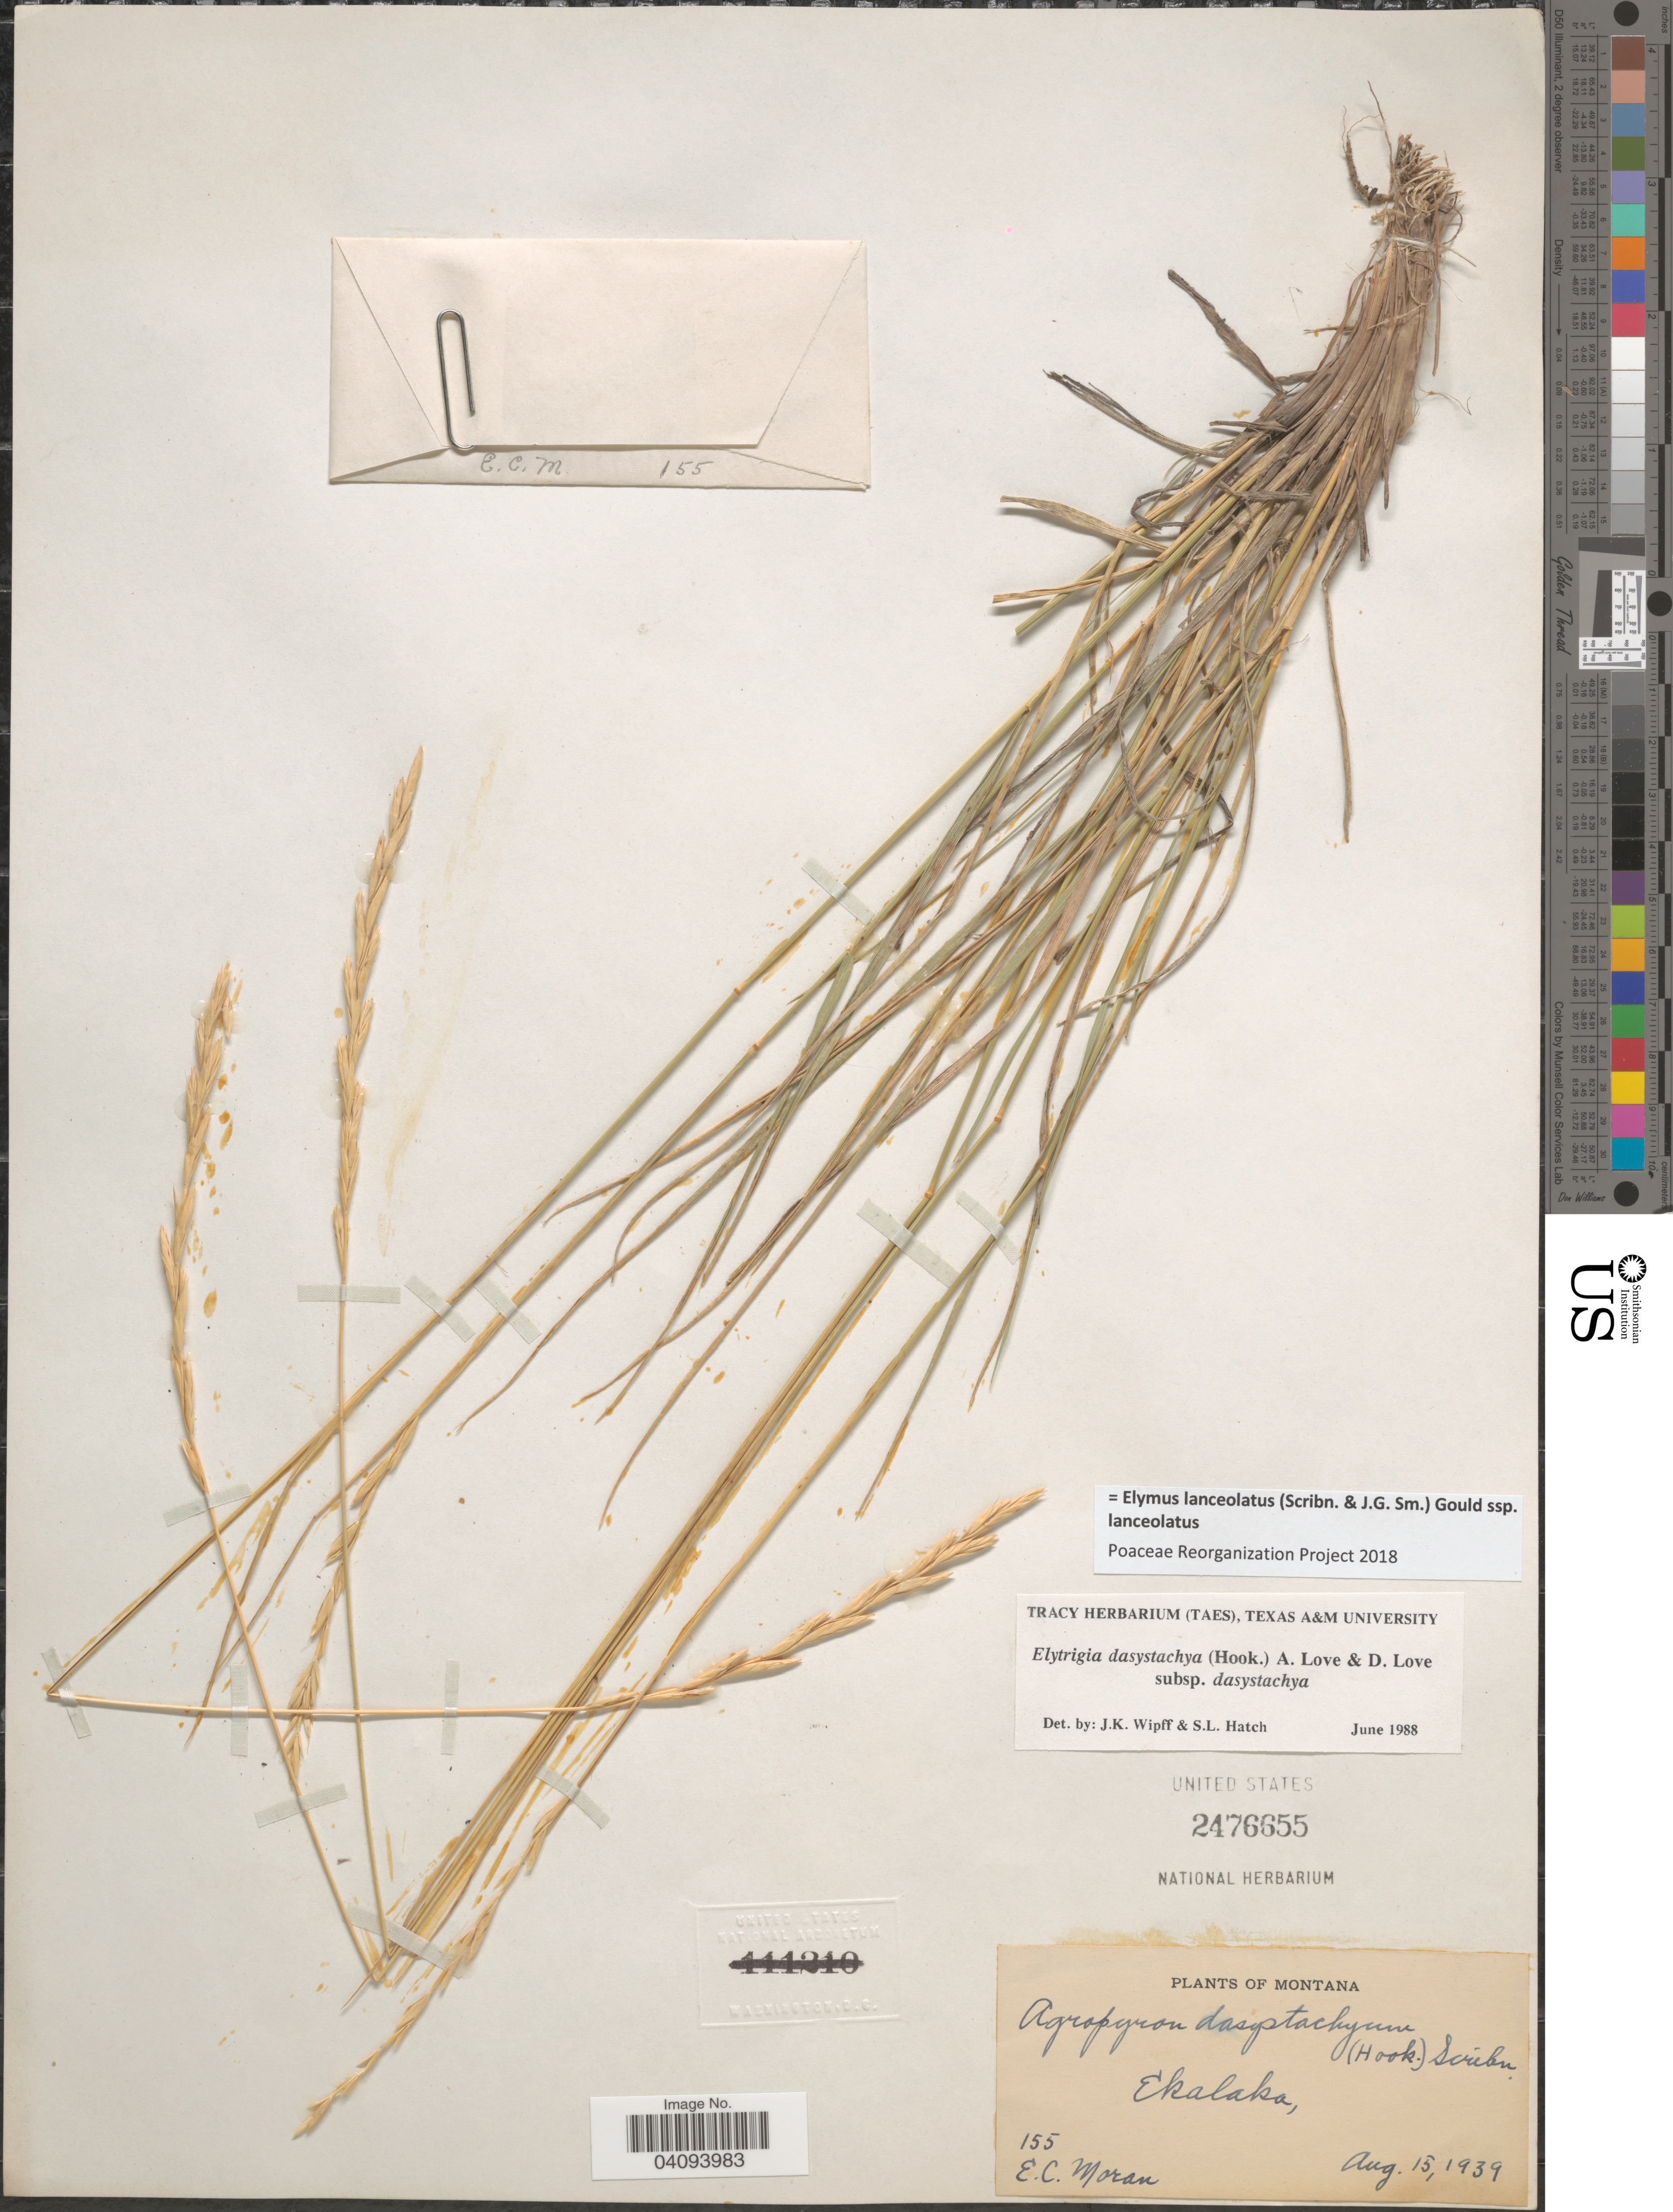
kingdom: Plantae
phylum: Tracheophyta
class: Liliopsida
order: Poales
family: Poaceae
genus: Elymus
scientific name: Elymus lanceolatus subsp. lanceolatus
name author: (Scribn. & J.G. Sm.) Gould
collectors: E. C. Moran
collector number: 155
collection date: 1939-08-15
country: United States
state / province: Montana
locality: Ekalaka.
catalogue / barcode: US 2476655